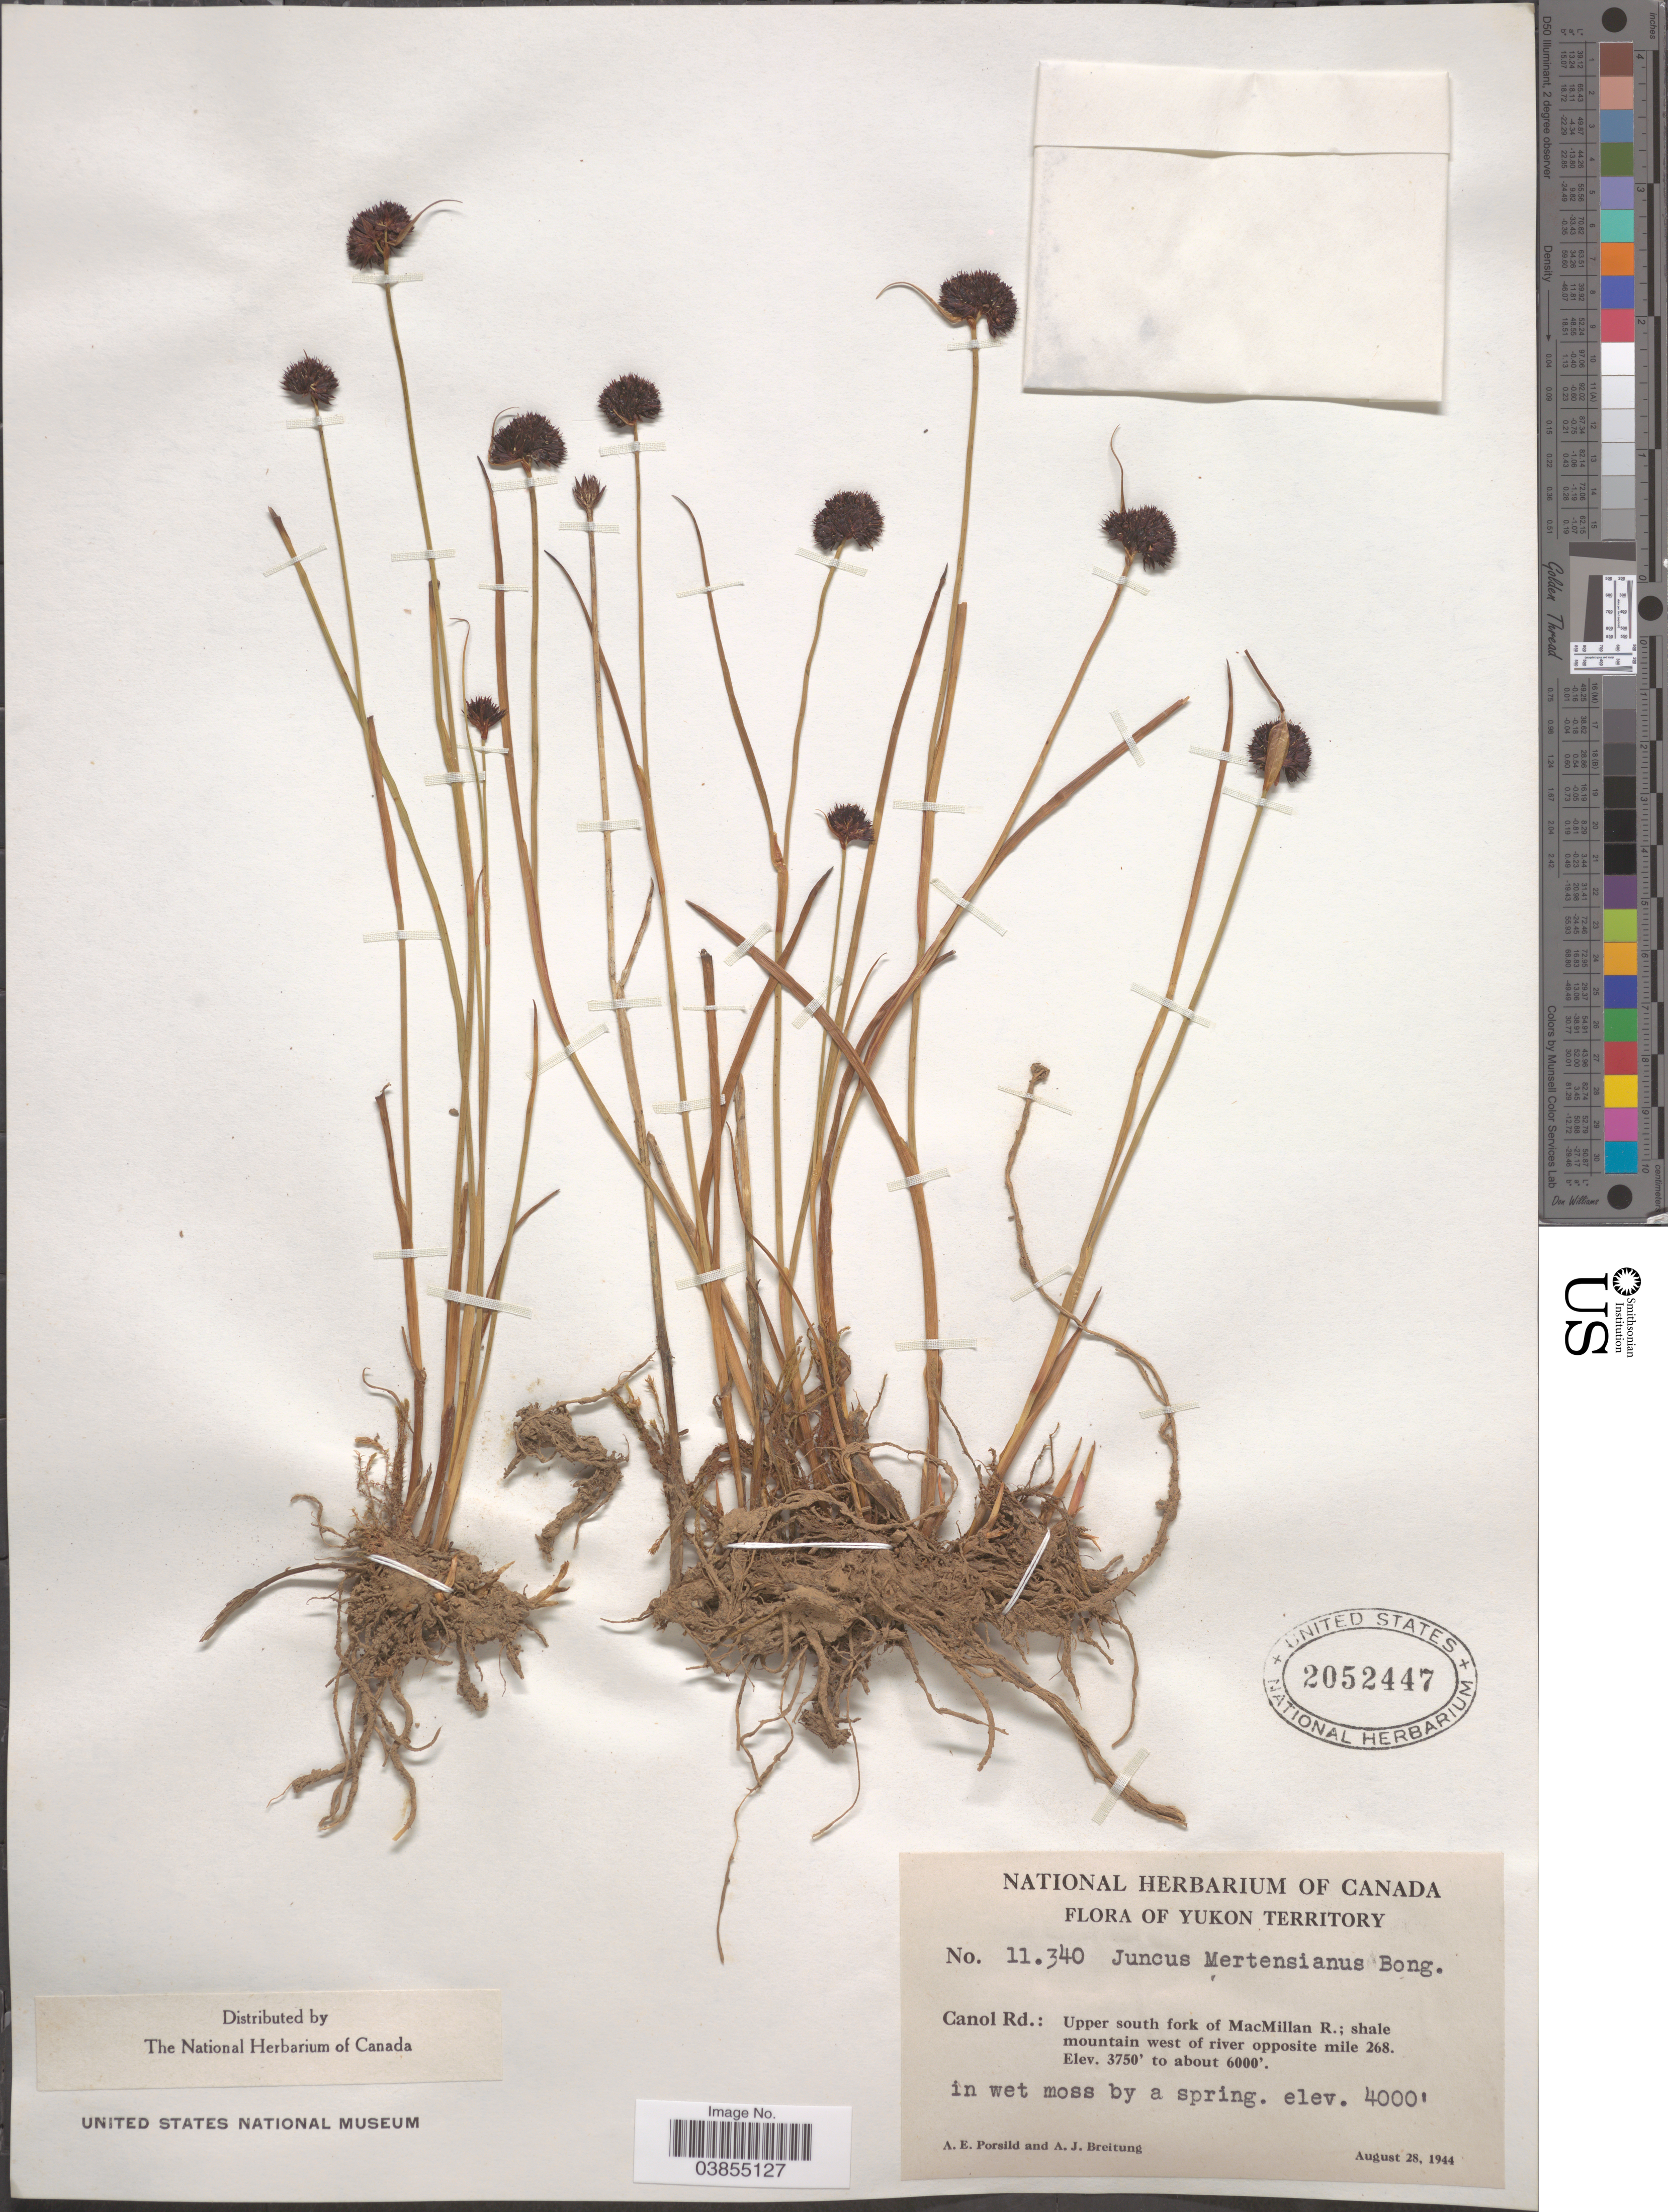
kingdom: Plantae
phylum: Tracheophyta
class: Liliopsida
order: Poales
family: Juncaceae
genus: Juncus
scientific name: Juncus mertensianus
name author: Bong.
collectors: A. E. Porsild & A. Breitung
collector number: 11340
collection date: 1944-08-28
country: Canada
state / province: Yukon Territory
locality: Canol Rd.: Upper south fork of MacMillan R.; shale mountain west of river opposite mile 268.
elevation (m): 1219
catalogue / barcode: US 2052447